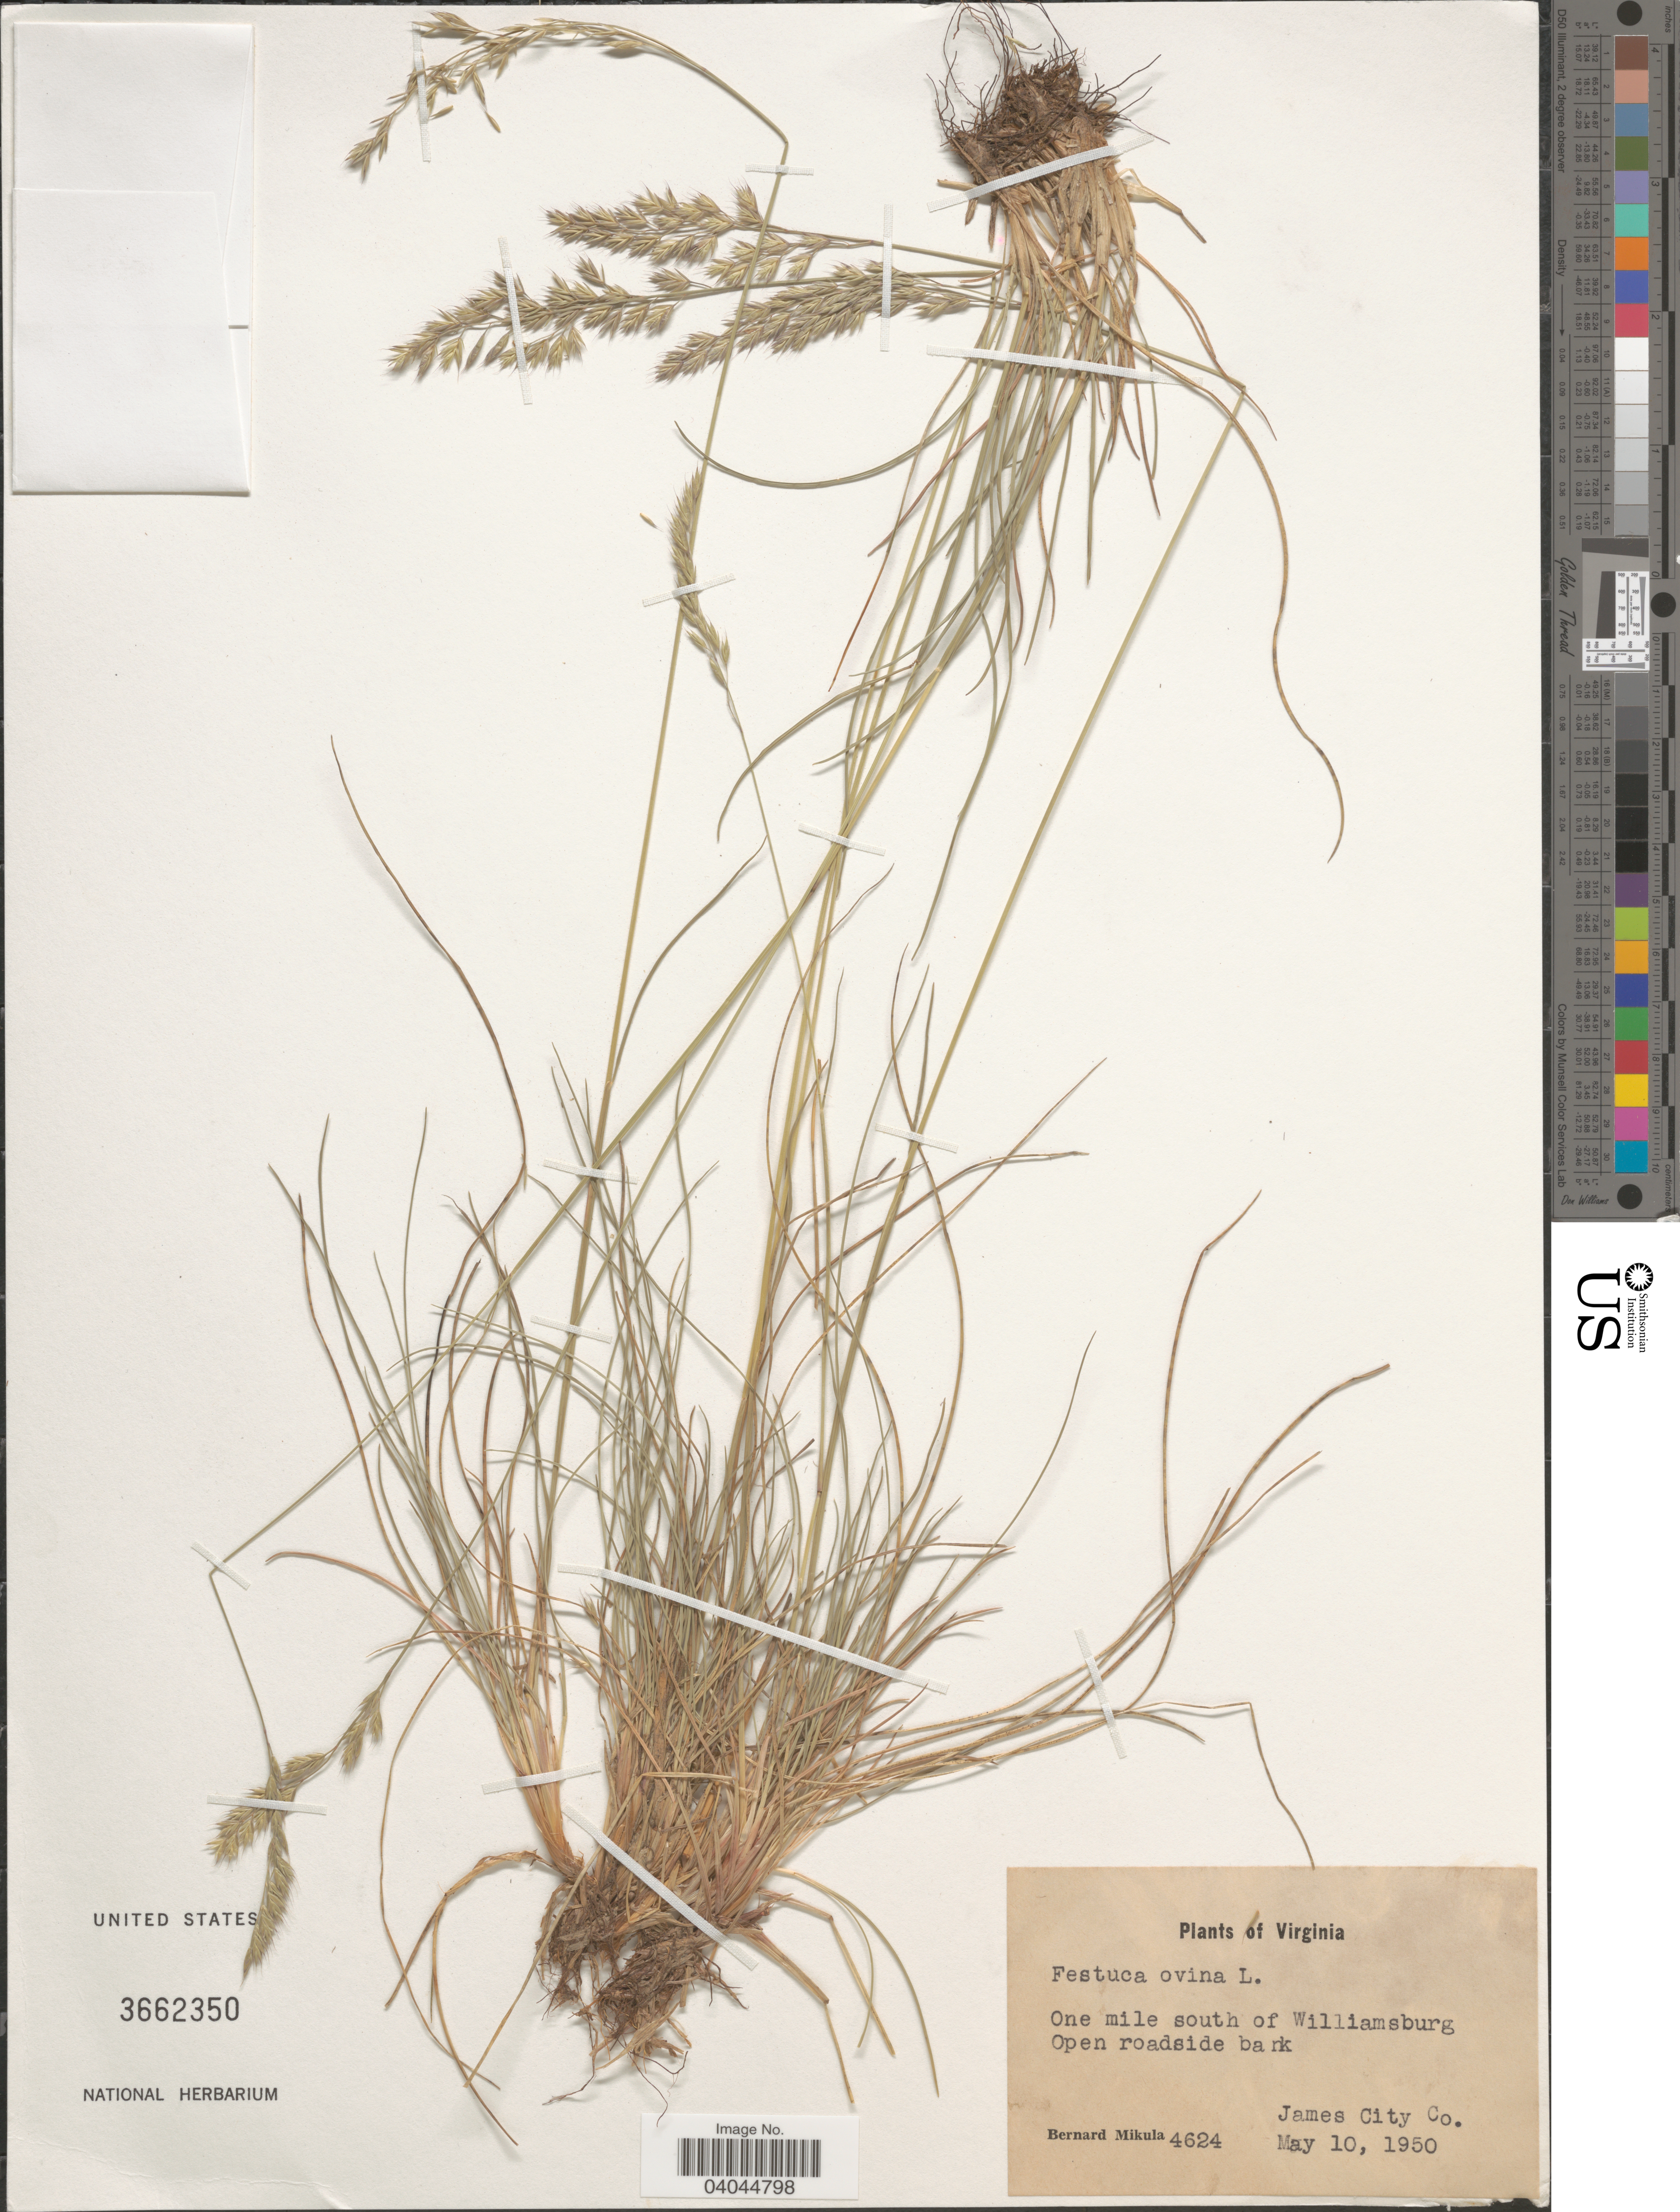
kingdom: Plantae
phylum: Tracheophyta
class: Liliopsida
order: Poales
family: Poaceae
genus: Festuca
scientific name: Festuca ovina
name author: L.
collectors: B. Mikula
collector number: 4624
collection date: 1950-05-10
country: United States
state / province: Virginia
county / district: James City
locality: One mile south of Williamsburg. James City Co.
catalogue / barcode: US 3662350